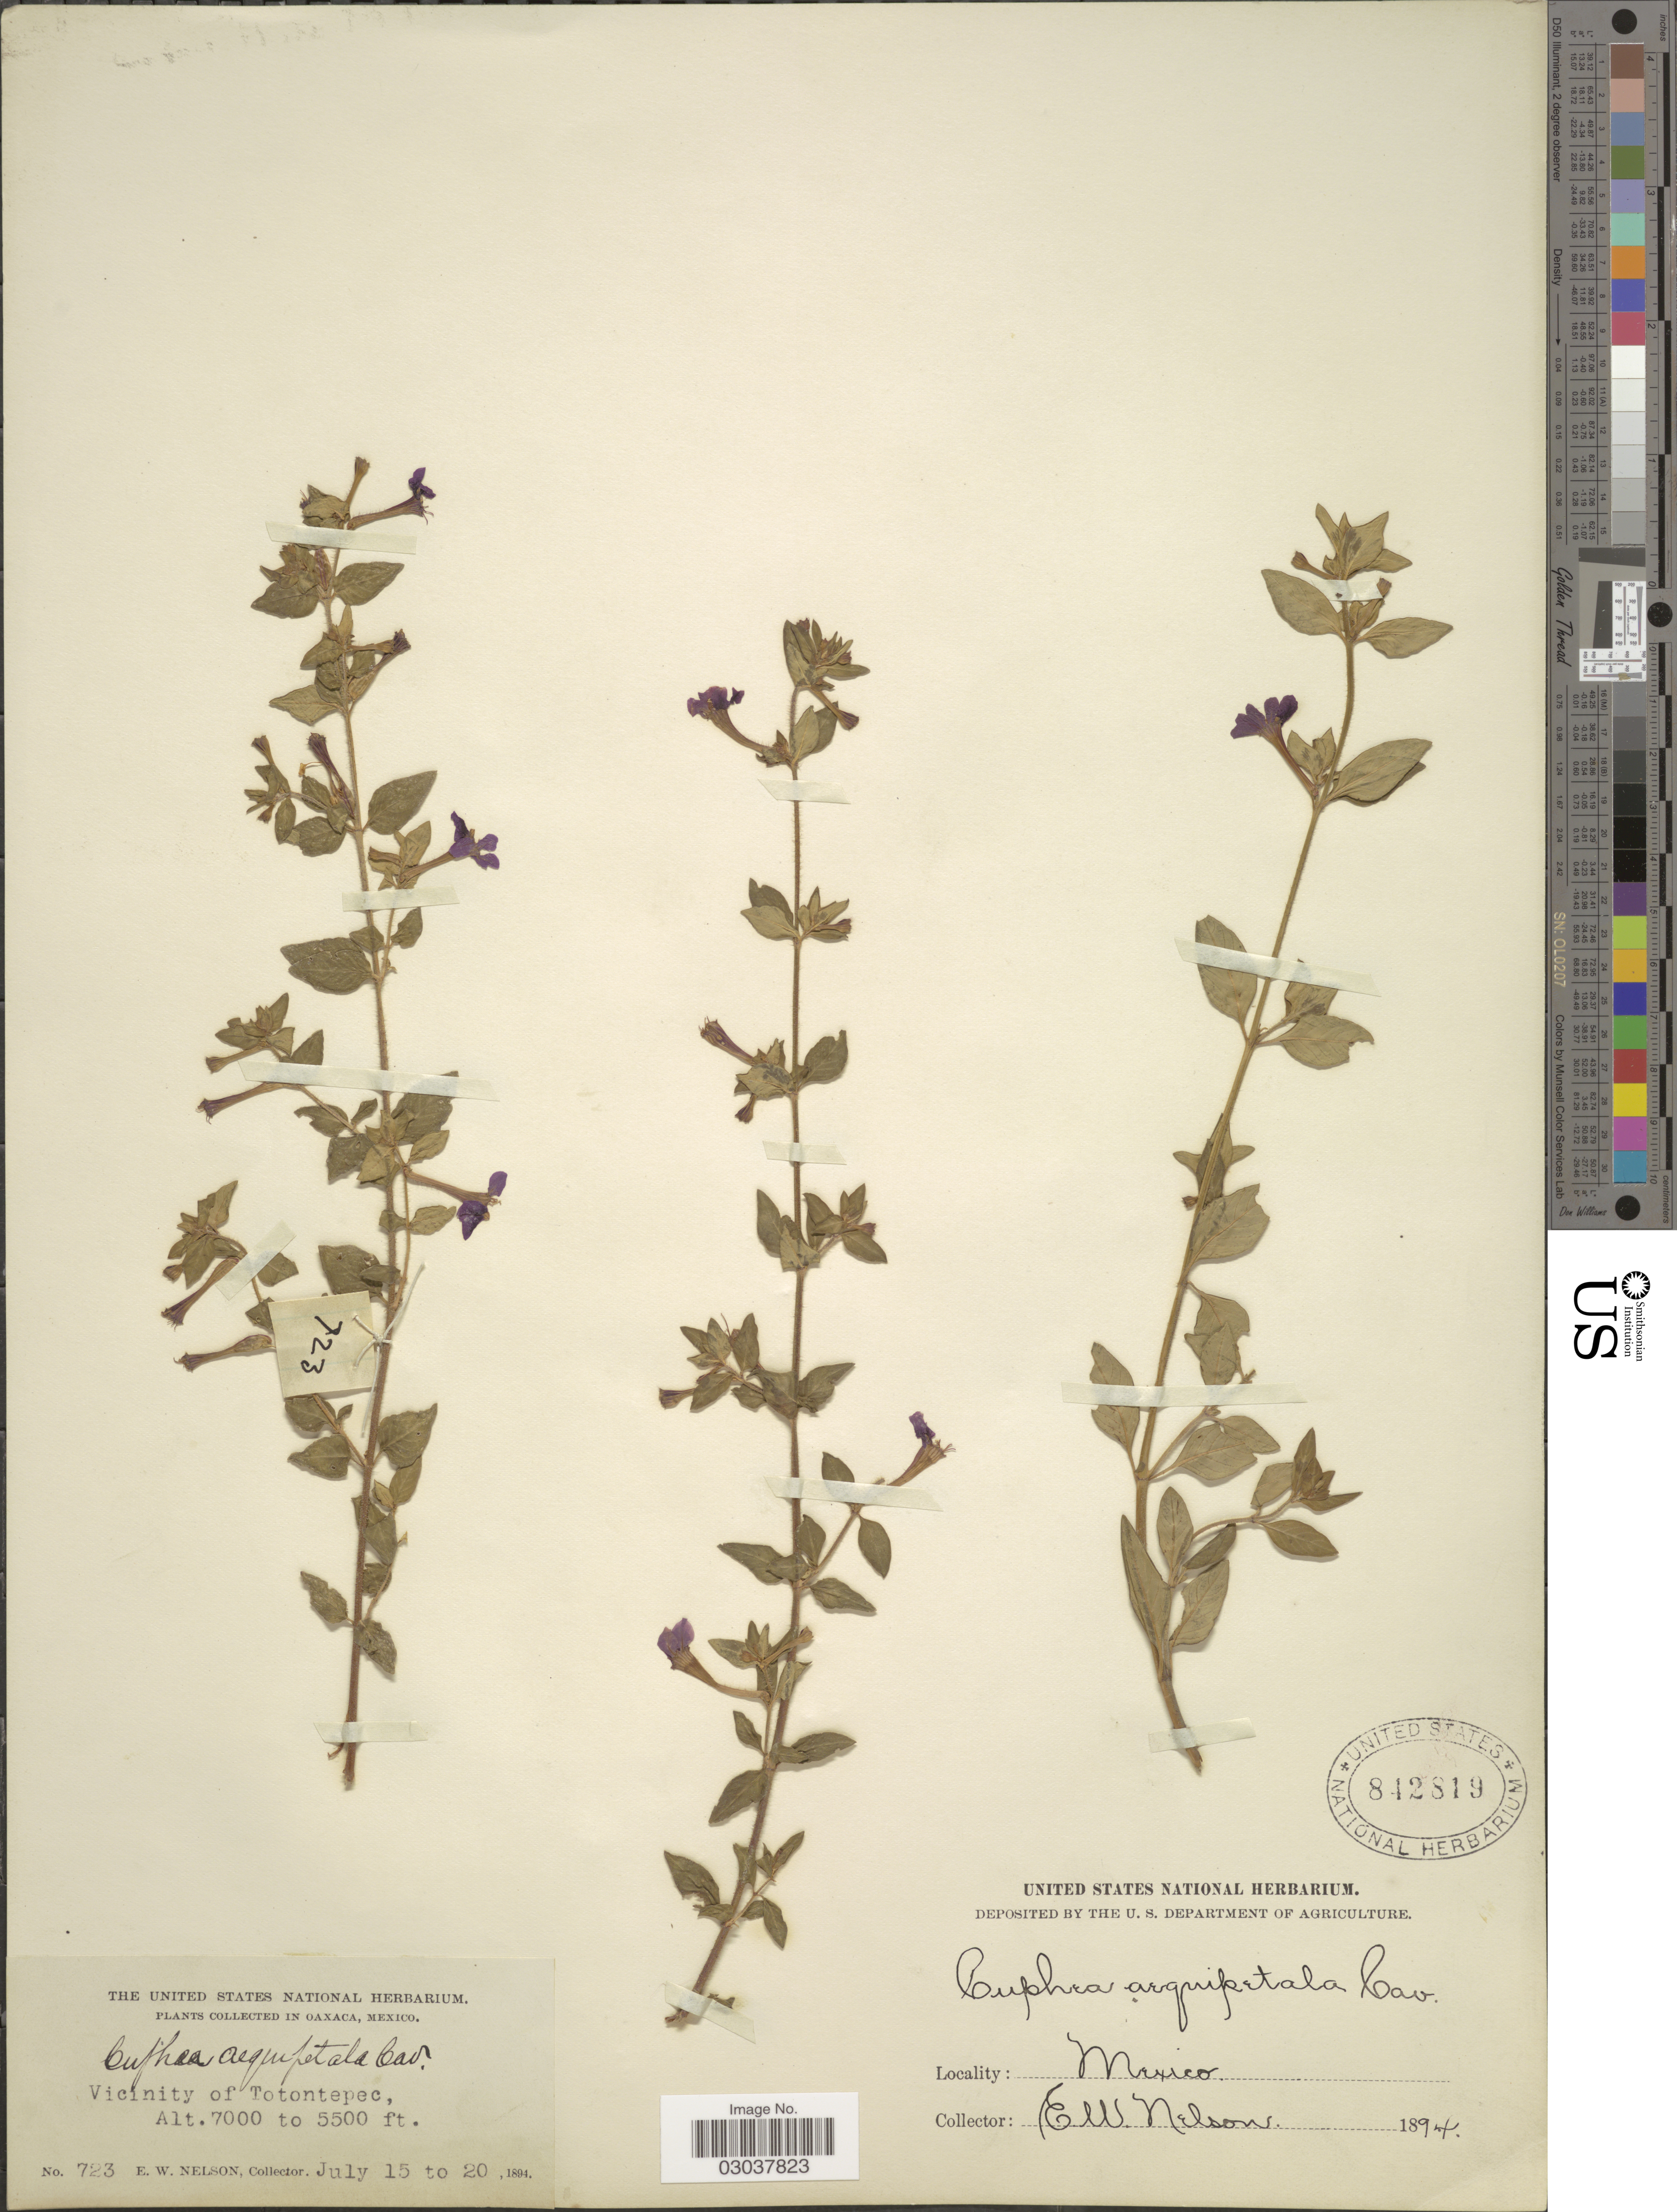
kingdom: Plantae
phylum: Tracheophyta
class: Magnoliopsida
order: Myrtales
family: Lythraceae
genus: Cuphea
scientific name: Cuphea aequipetala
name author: Cav.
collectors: E. W. Nelson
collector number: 723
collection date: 1894-07-15/1894-07-20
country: Mexico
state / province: Oaxaca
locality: Vicinity of Totontepec.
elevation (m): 1676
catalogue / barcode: US 842819